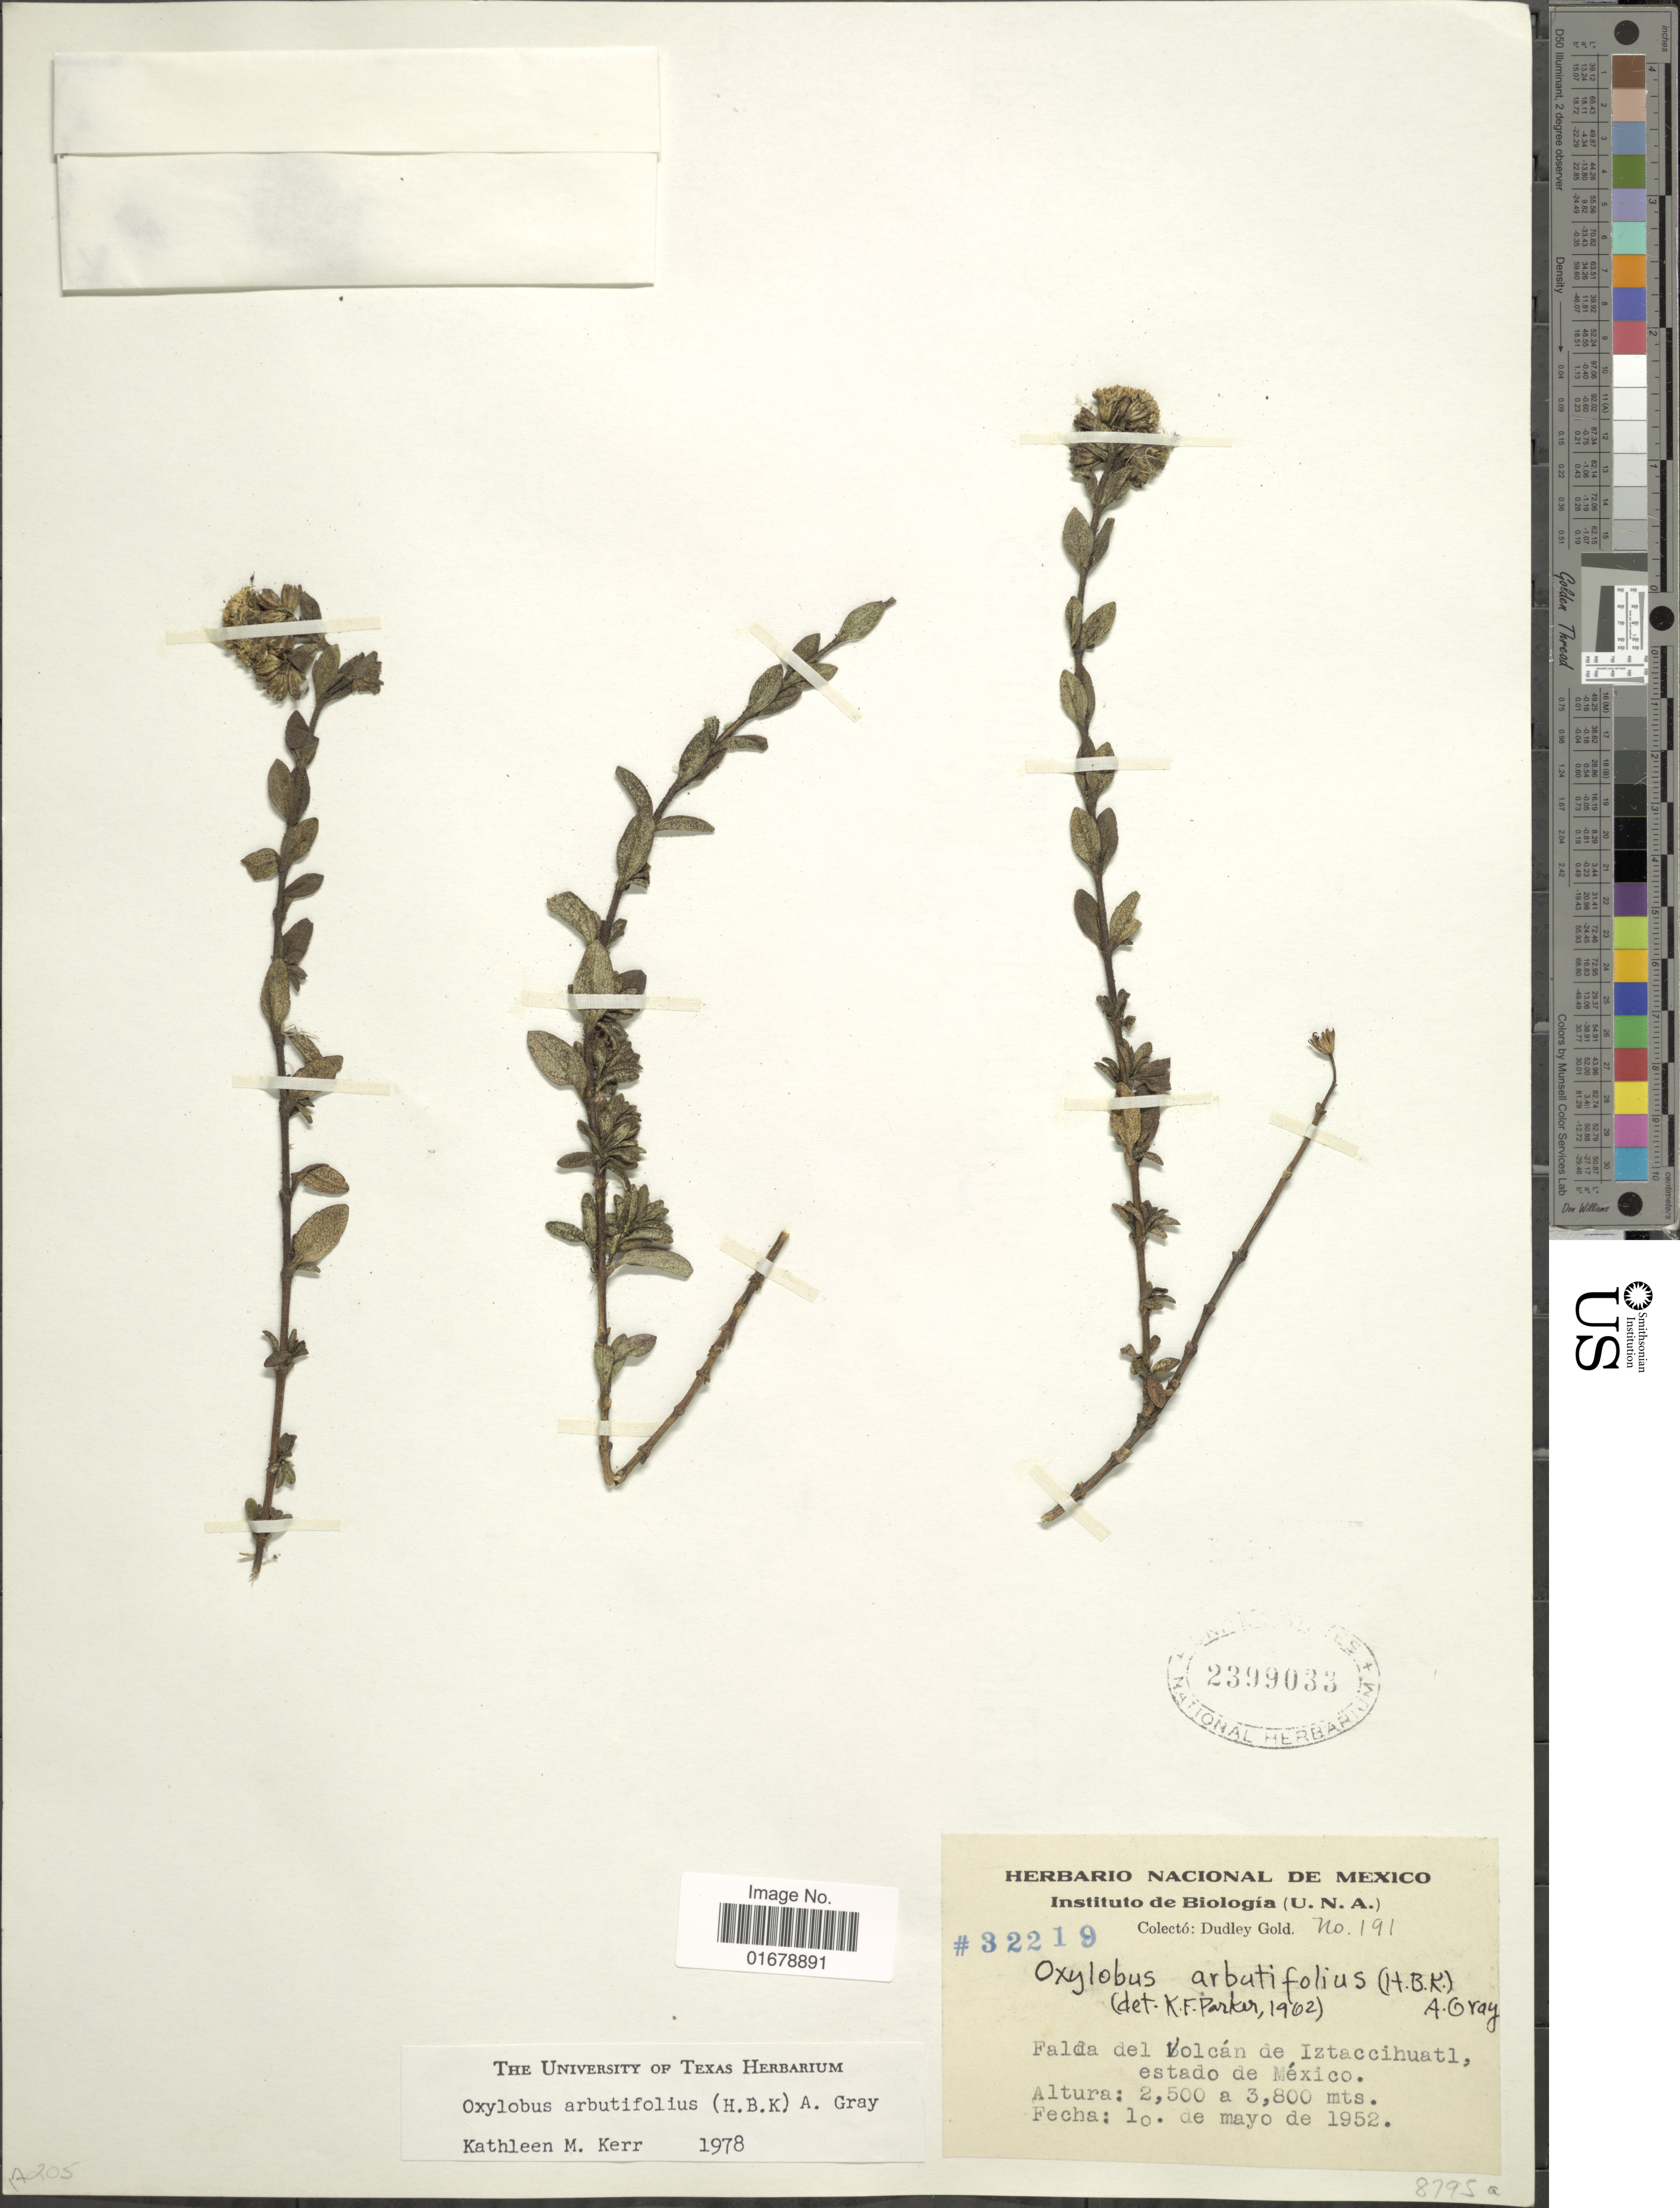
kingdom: Plantae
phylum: Tracheophyta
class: Magnoliopsida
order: Asterales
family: Asteraceae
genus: Oxylobus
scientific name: Oxylobus arbutifolius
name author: (Kunth) A. Gray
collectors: D. Gold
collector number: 190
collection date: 1952-05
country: Mexico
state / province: México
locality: Falda del Volcan de Iztaccihuatl, estado de México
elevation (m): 2500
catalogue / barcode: US 2399033